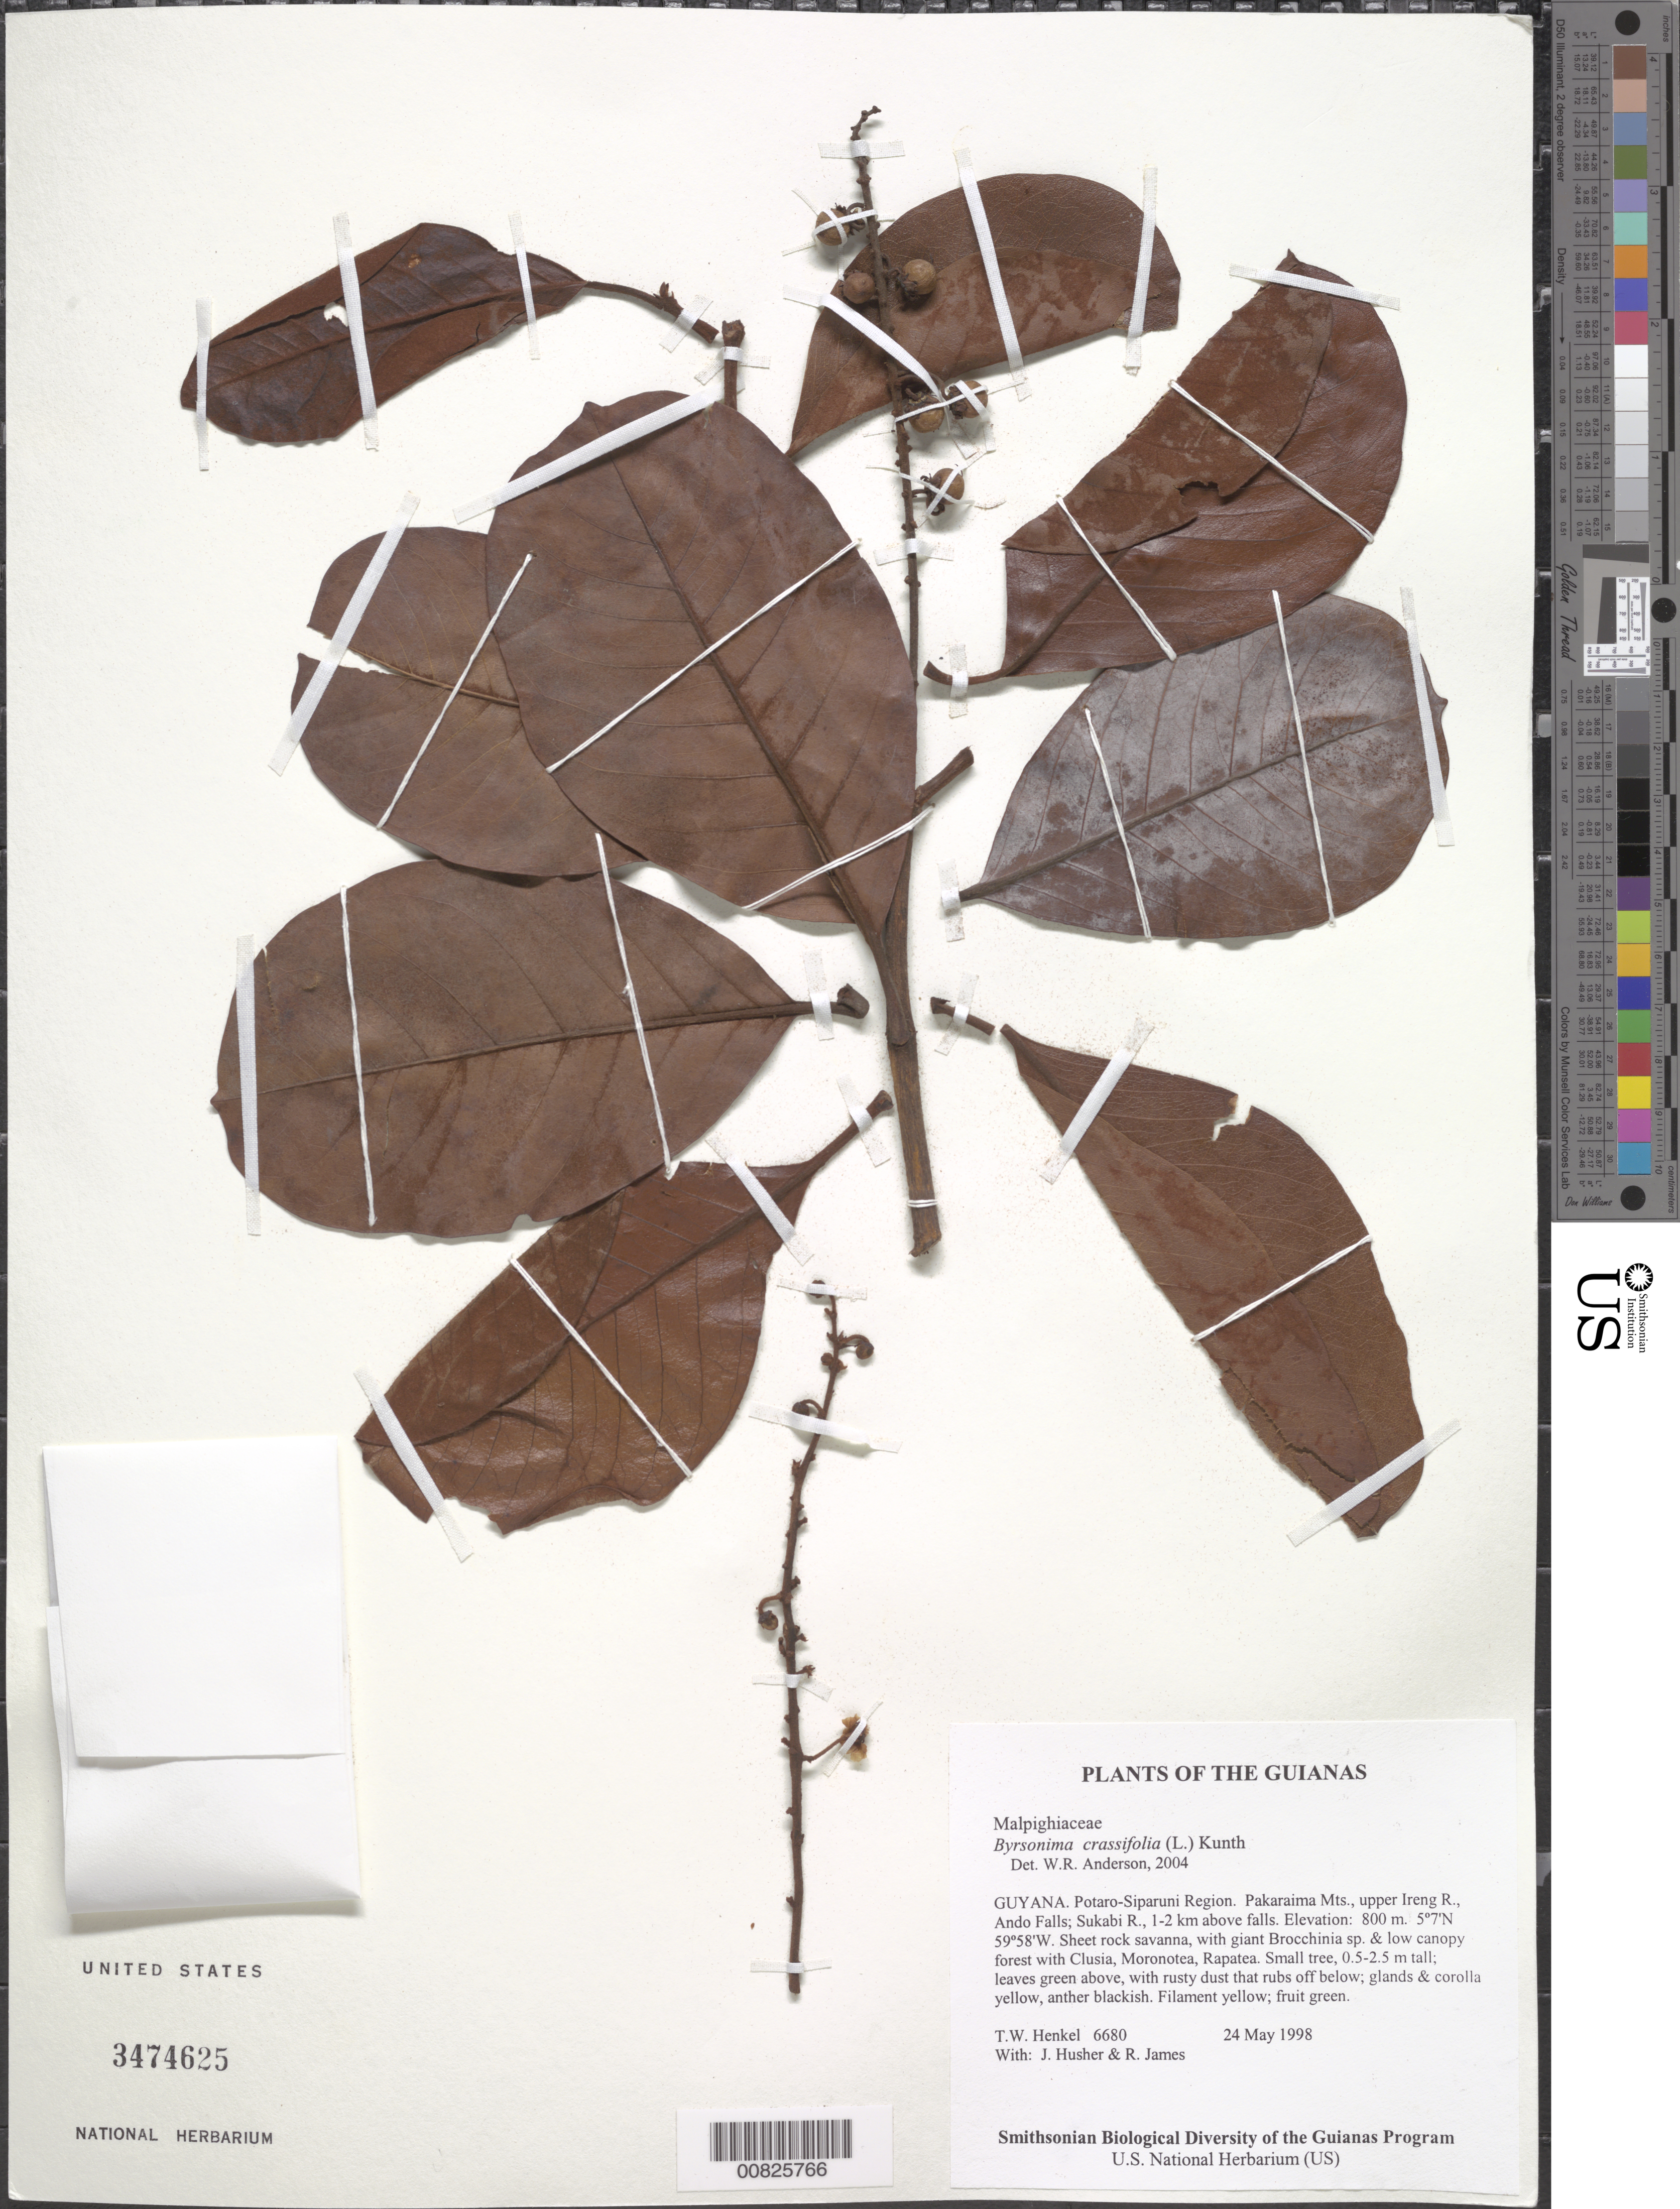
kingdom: Plantae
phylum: Tracheophyta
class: Magnoliopsida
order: Malpighiales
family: Malpighiaceae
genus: Byrsonima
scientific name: Byrsonima crassifolia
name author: (L.) Kunth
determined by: Anderson, W. R., (MICH), University of Michigan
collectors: T. Henkel, J. Husher & R. James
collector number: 6680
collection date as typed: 24 May 1998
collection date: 1998-05-24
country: Guyana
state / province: Potaro-Siparuni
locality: Pakaraima Mts., upper Ireng R., Ando Falls; Sukabi R., 1-2 km above falls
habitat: Sheet rock savanna, with giant Brocchinia sp. & low canopy forest with Clusia, Moronotea, Rapatea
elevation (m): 800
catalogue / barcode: US 3474625